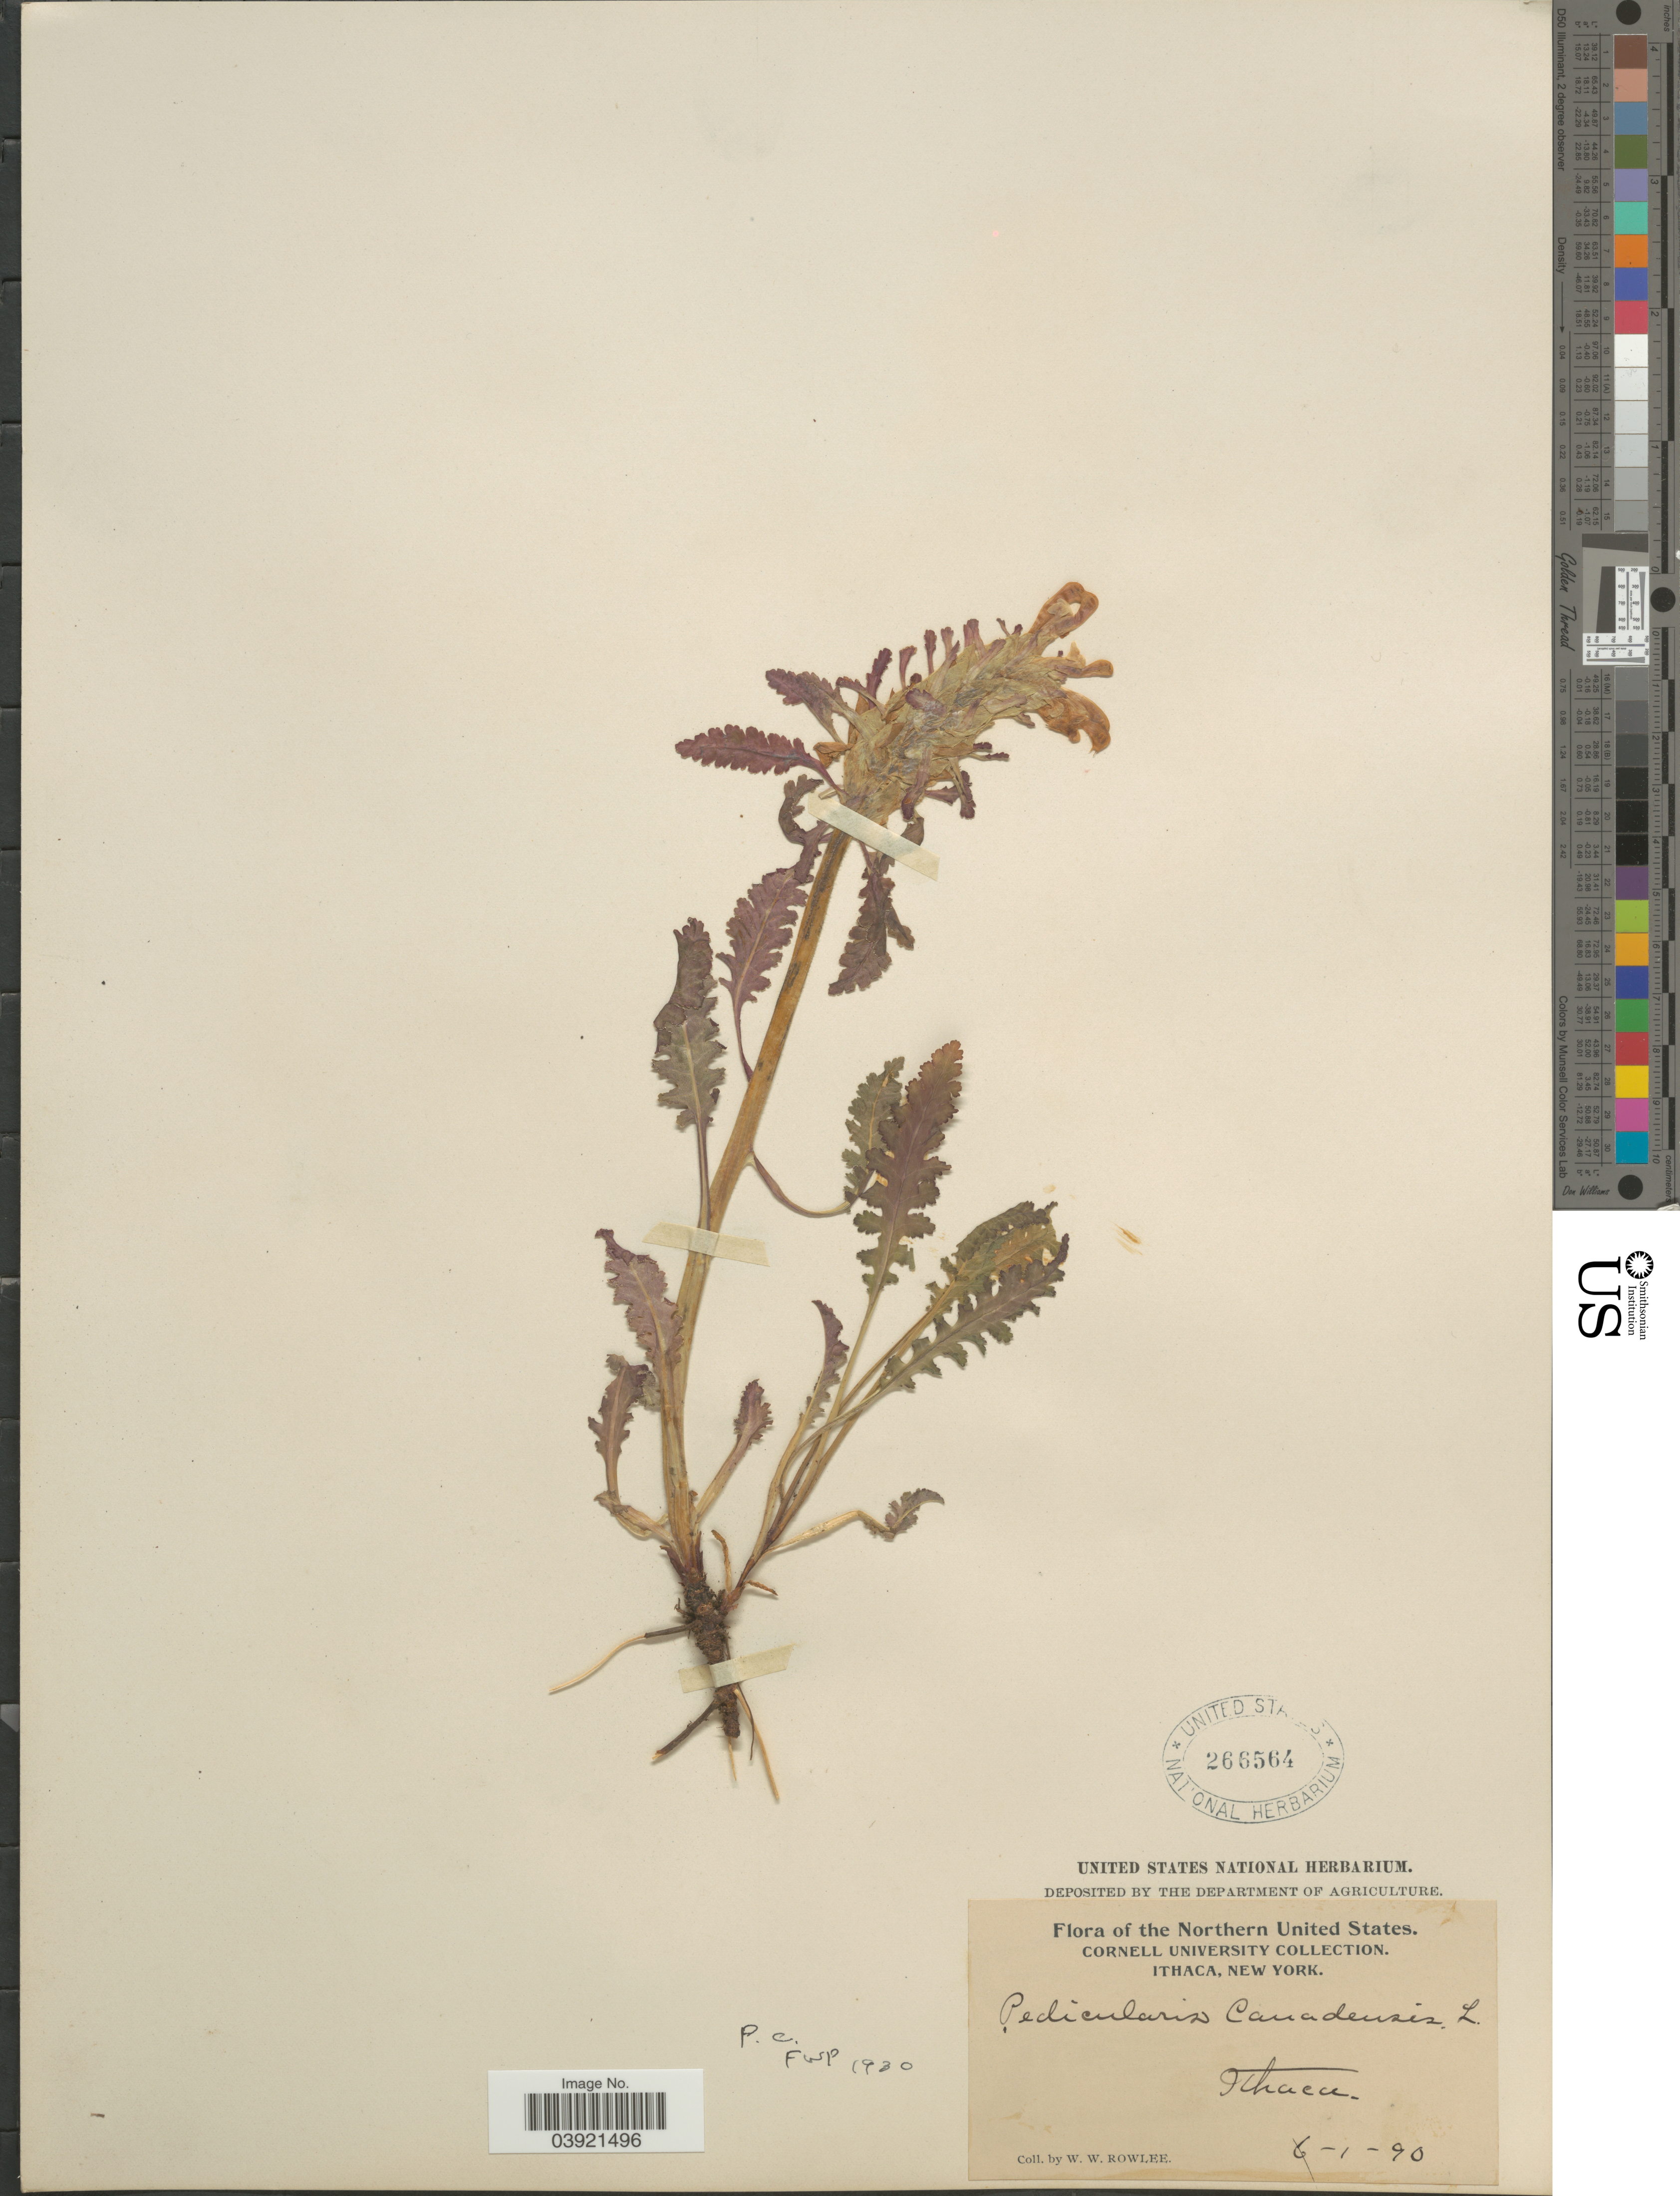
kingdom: Plantae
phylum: Tracheophyta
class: Magnoliopsida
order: Lamiales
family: Orobanchaceae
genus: Pedicularis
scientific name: Pedicularis canadensis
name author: L.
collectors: W. W. Rowlee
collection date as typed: Transcribed d/m/y: /1/90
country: United States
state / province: New York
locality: The Northern United States. Ithaca.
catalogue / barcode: US 266564